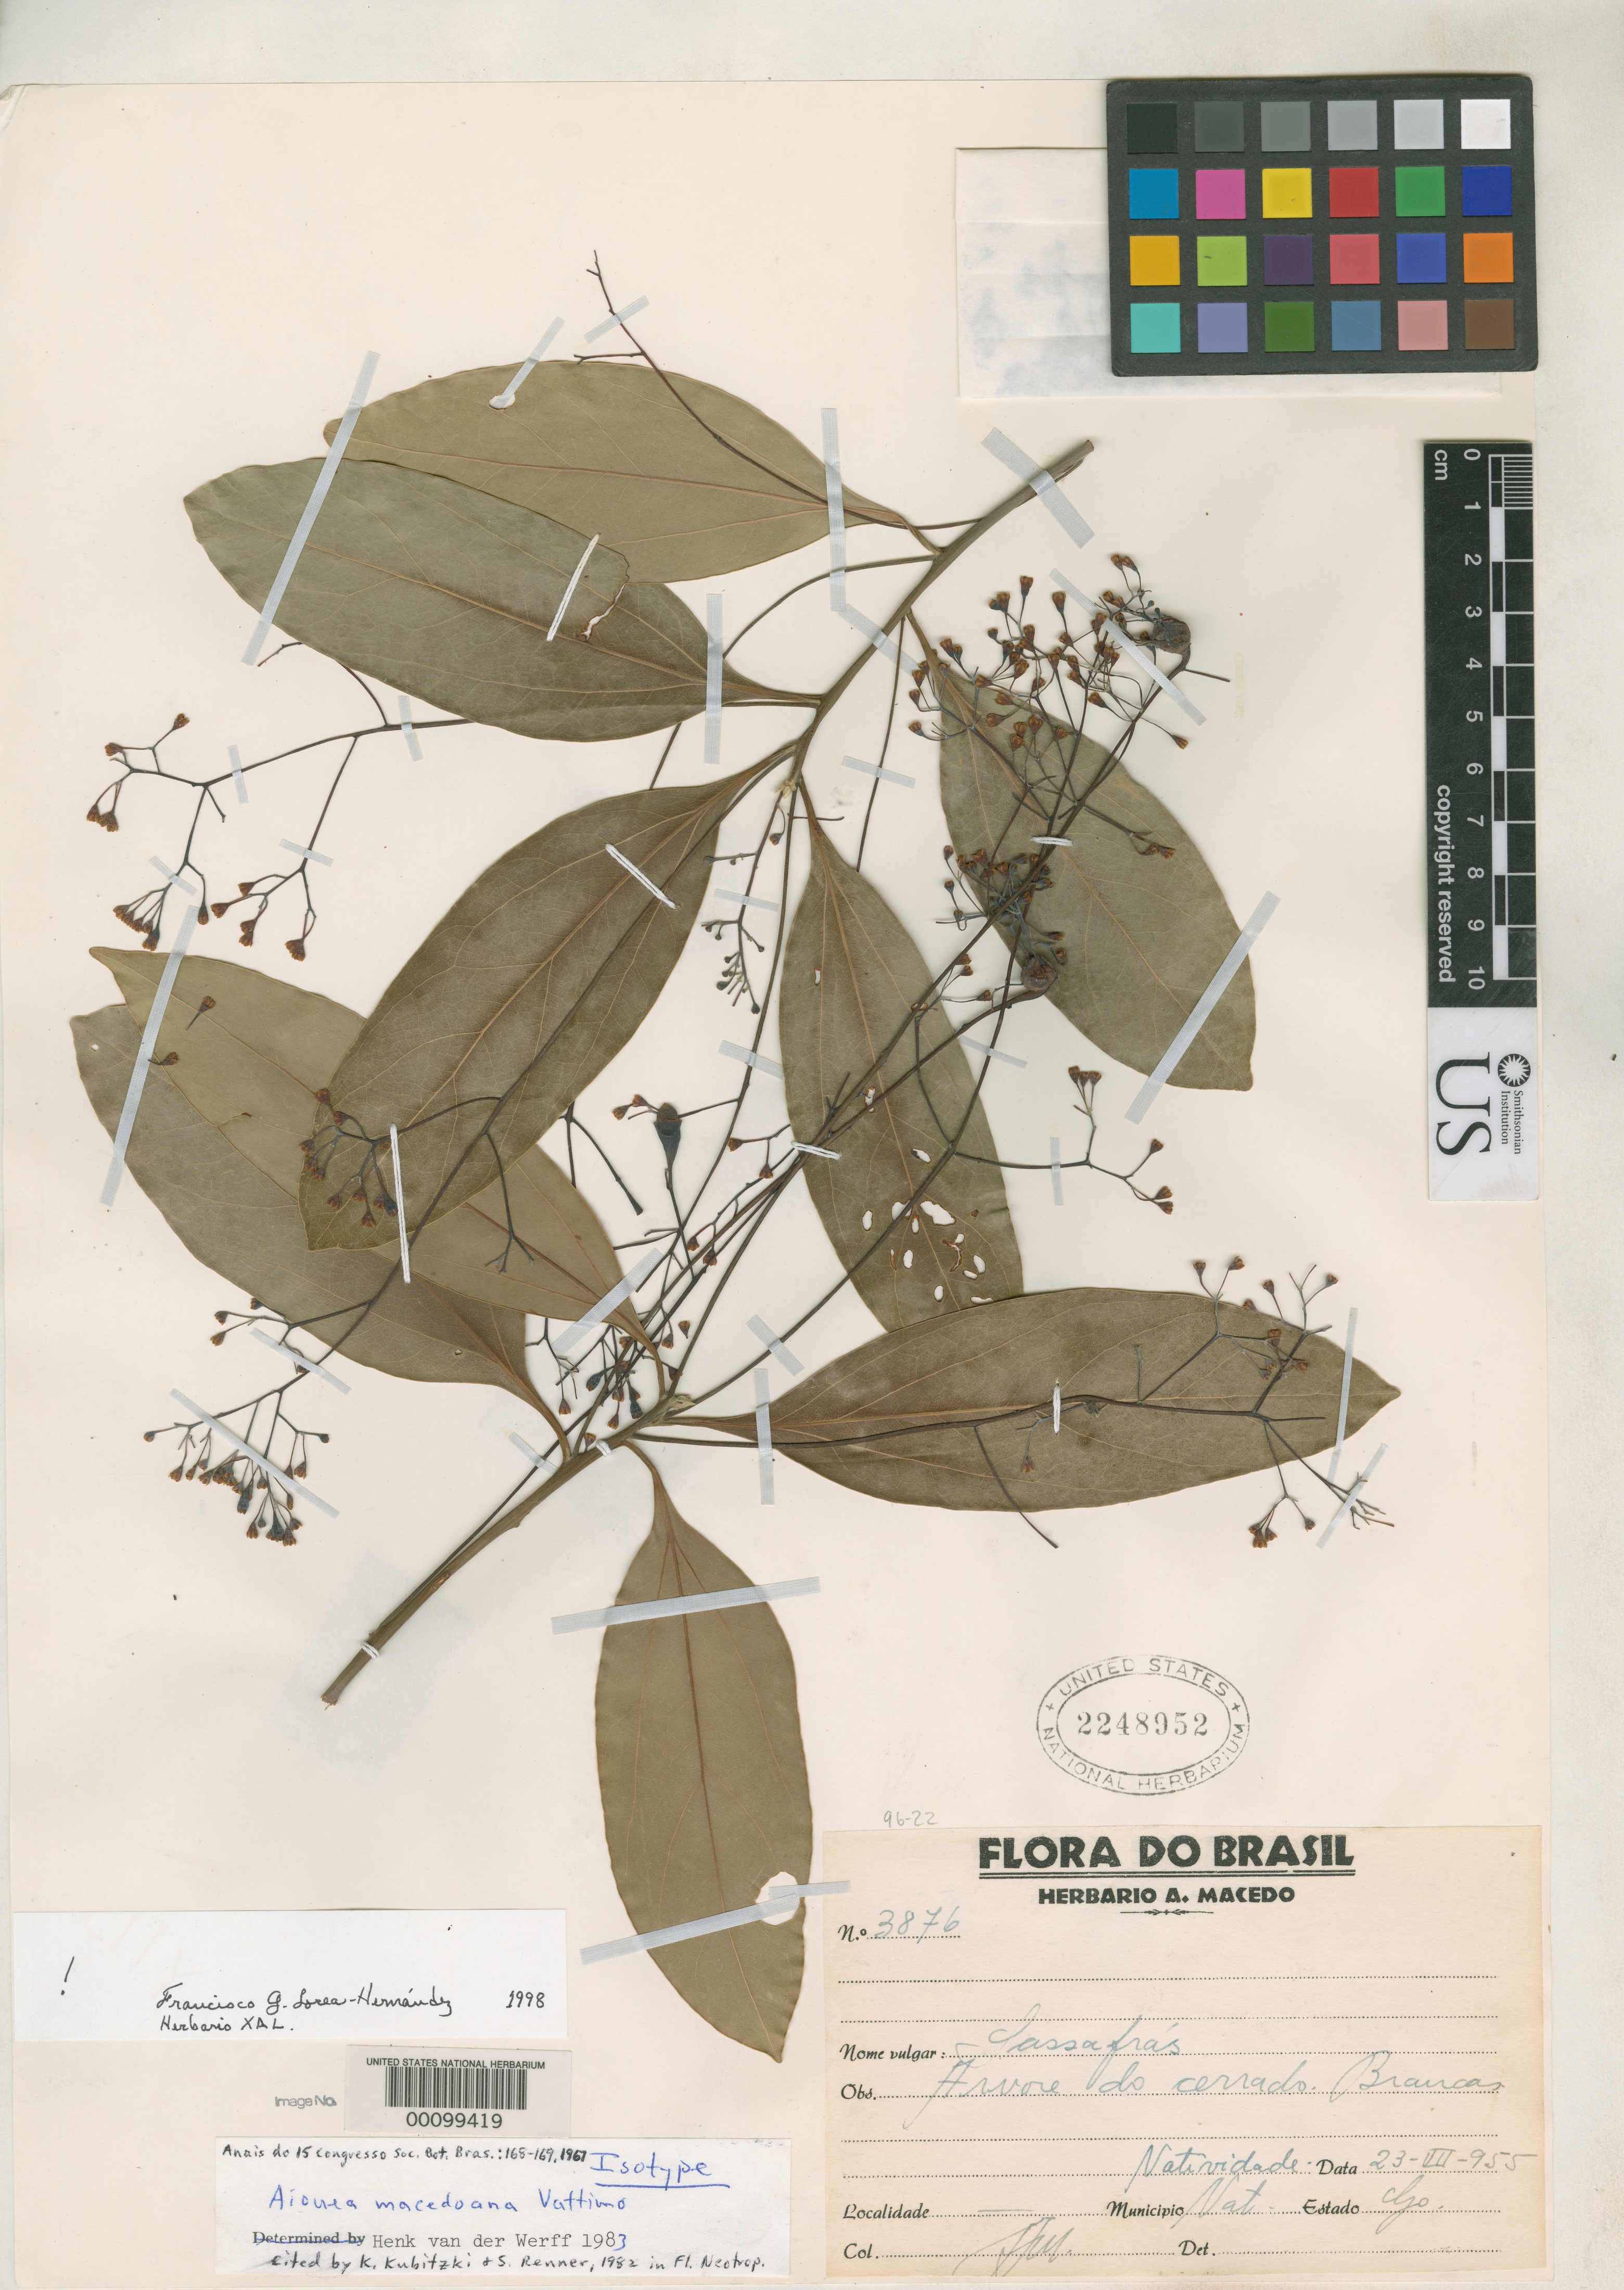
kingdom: Plantae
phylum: Tracheophyta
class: Magnoliopsida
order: Laurales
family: Lauraceae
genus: Aiouea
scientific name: Aiouea macedoana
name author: Vattimo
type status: Isotype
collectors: A. Macedo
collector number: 3867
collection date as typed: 23 Mar 1955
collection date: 1955-03-23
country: Brazil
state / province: Minas Gerais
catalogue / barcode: US 2248952